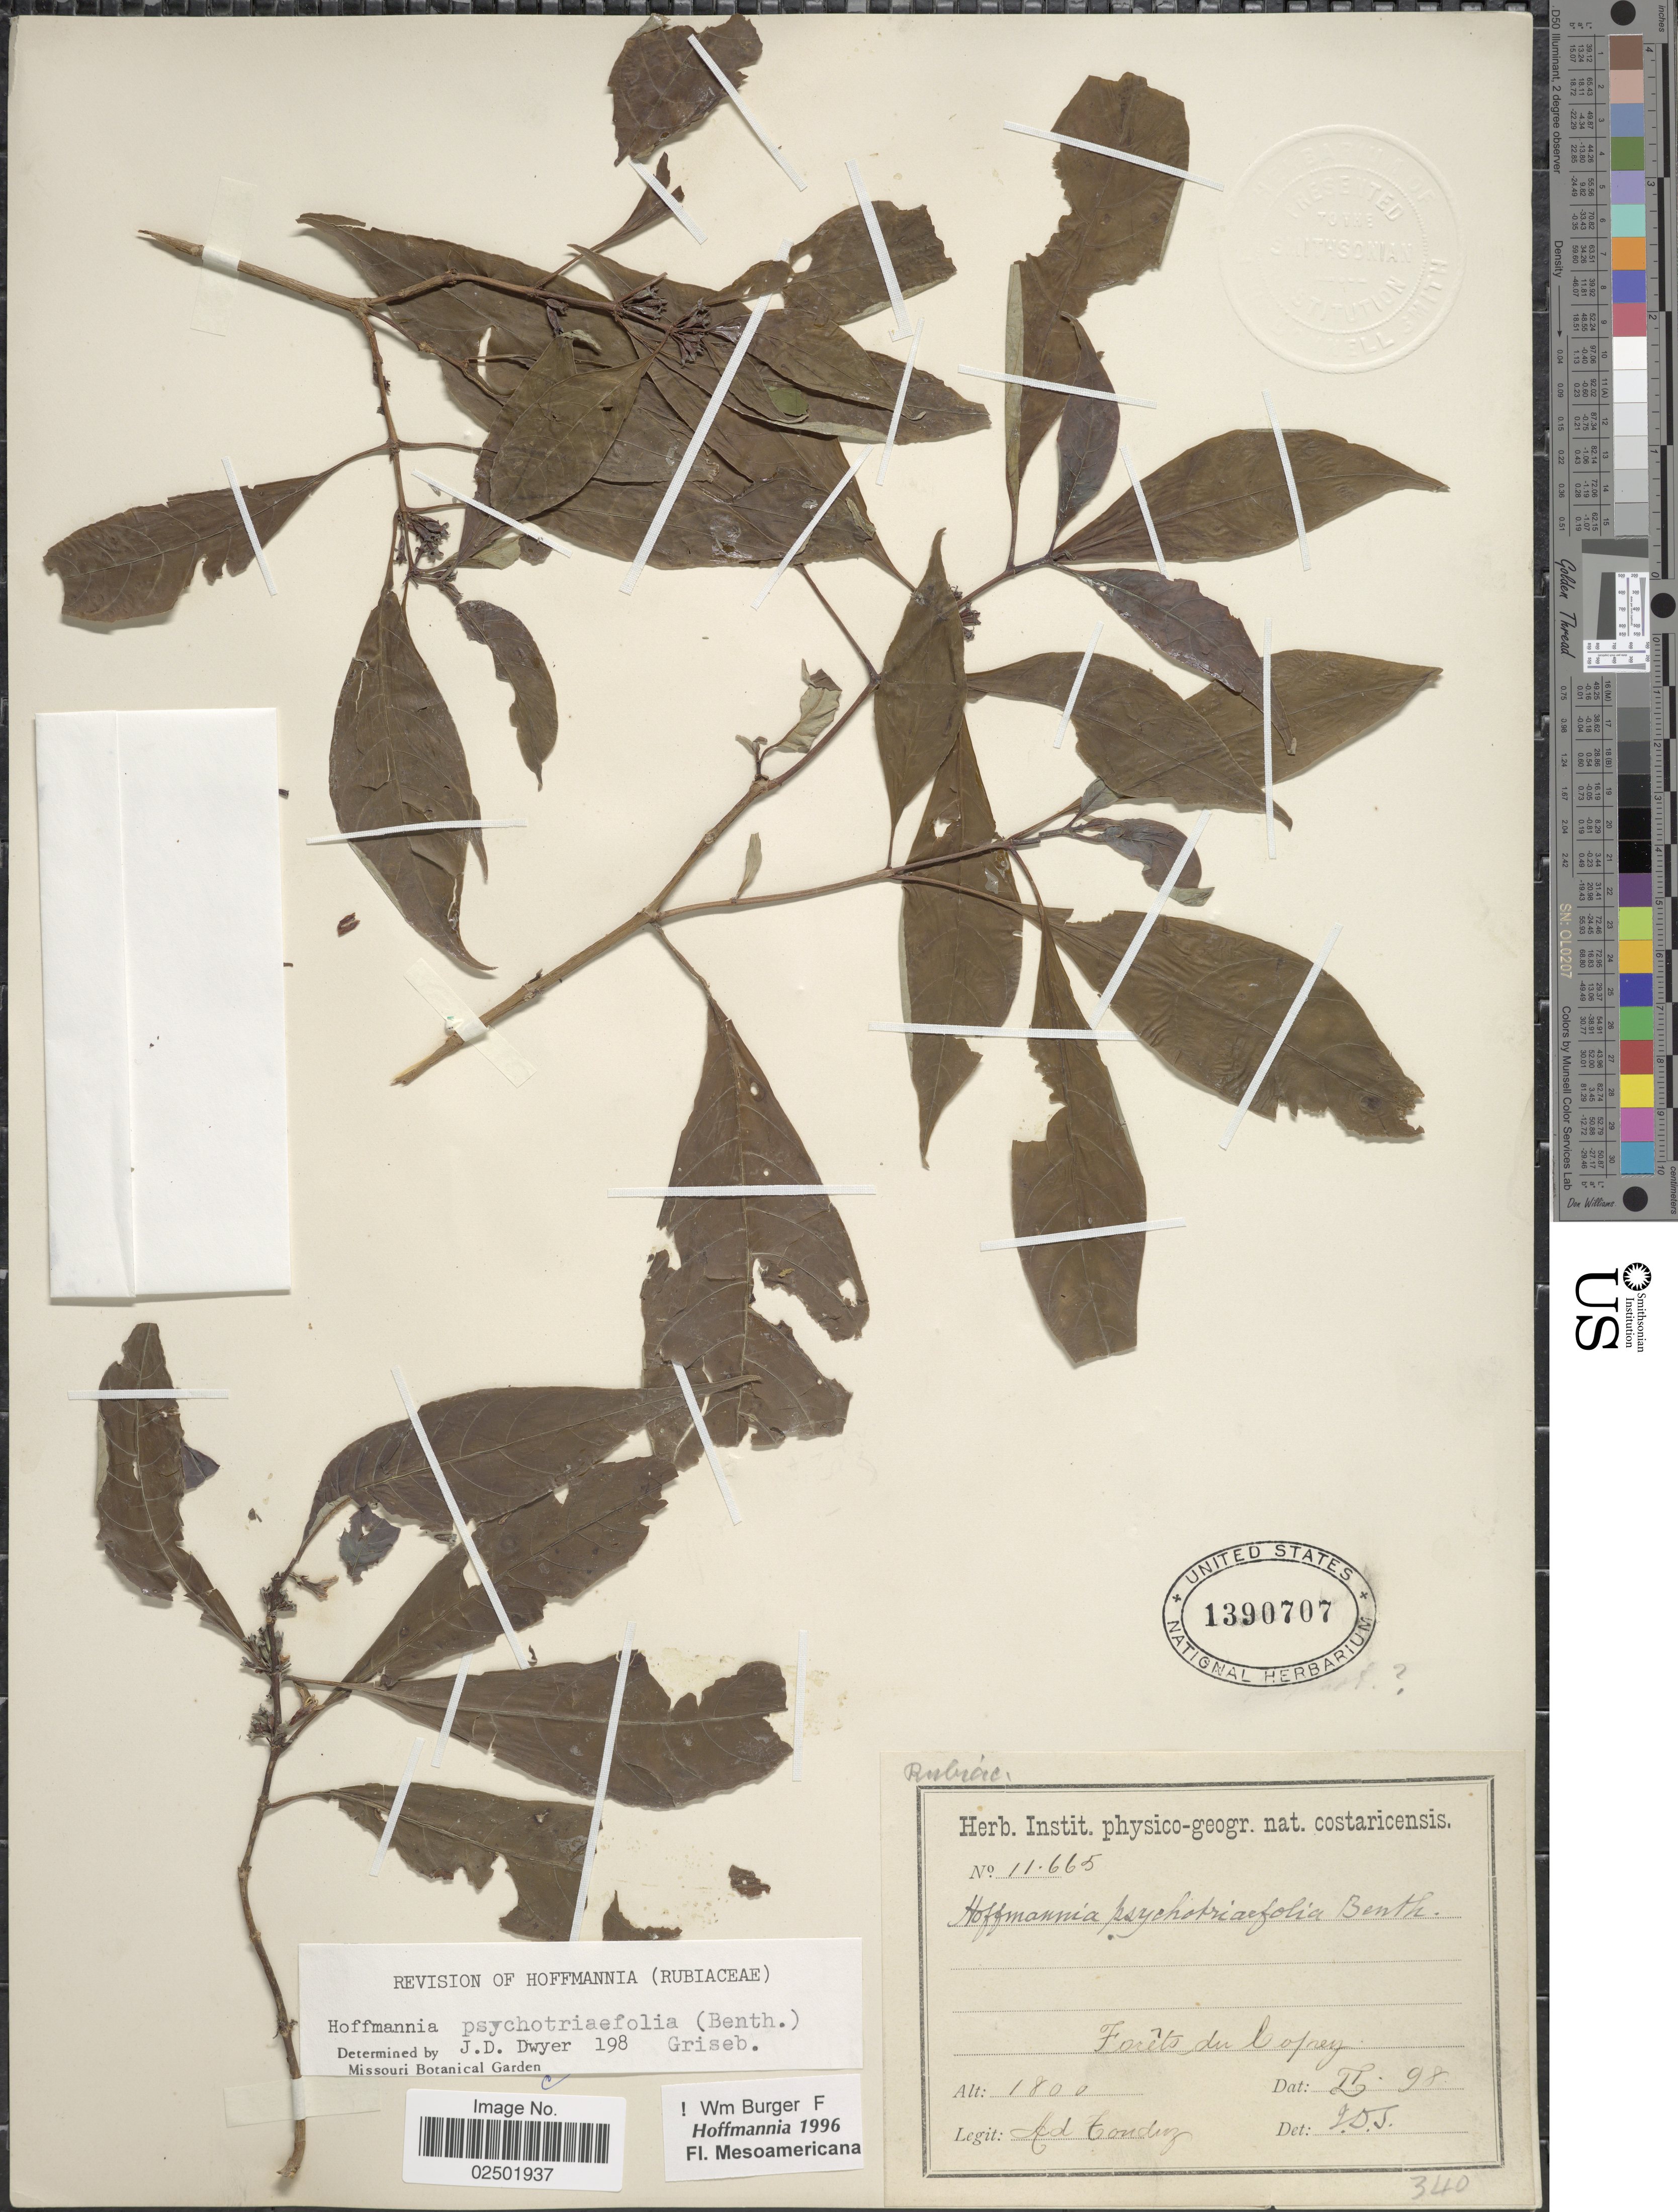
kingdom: Plantae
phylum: Tracheophyta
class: Magnoliopsida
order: Gentianales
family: Rubiaceae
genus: Hoffmannia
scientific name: Hoffmannia psychotriifolia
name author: (Benth.) Griseb.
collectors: A. Tonduz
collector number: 11665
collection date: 1898-02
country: Costa Rica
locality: Forêts du Copey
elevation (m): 1800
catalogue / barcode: US 1390707